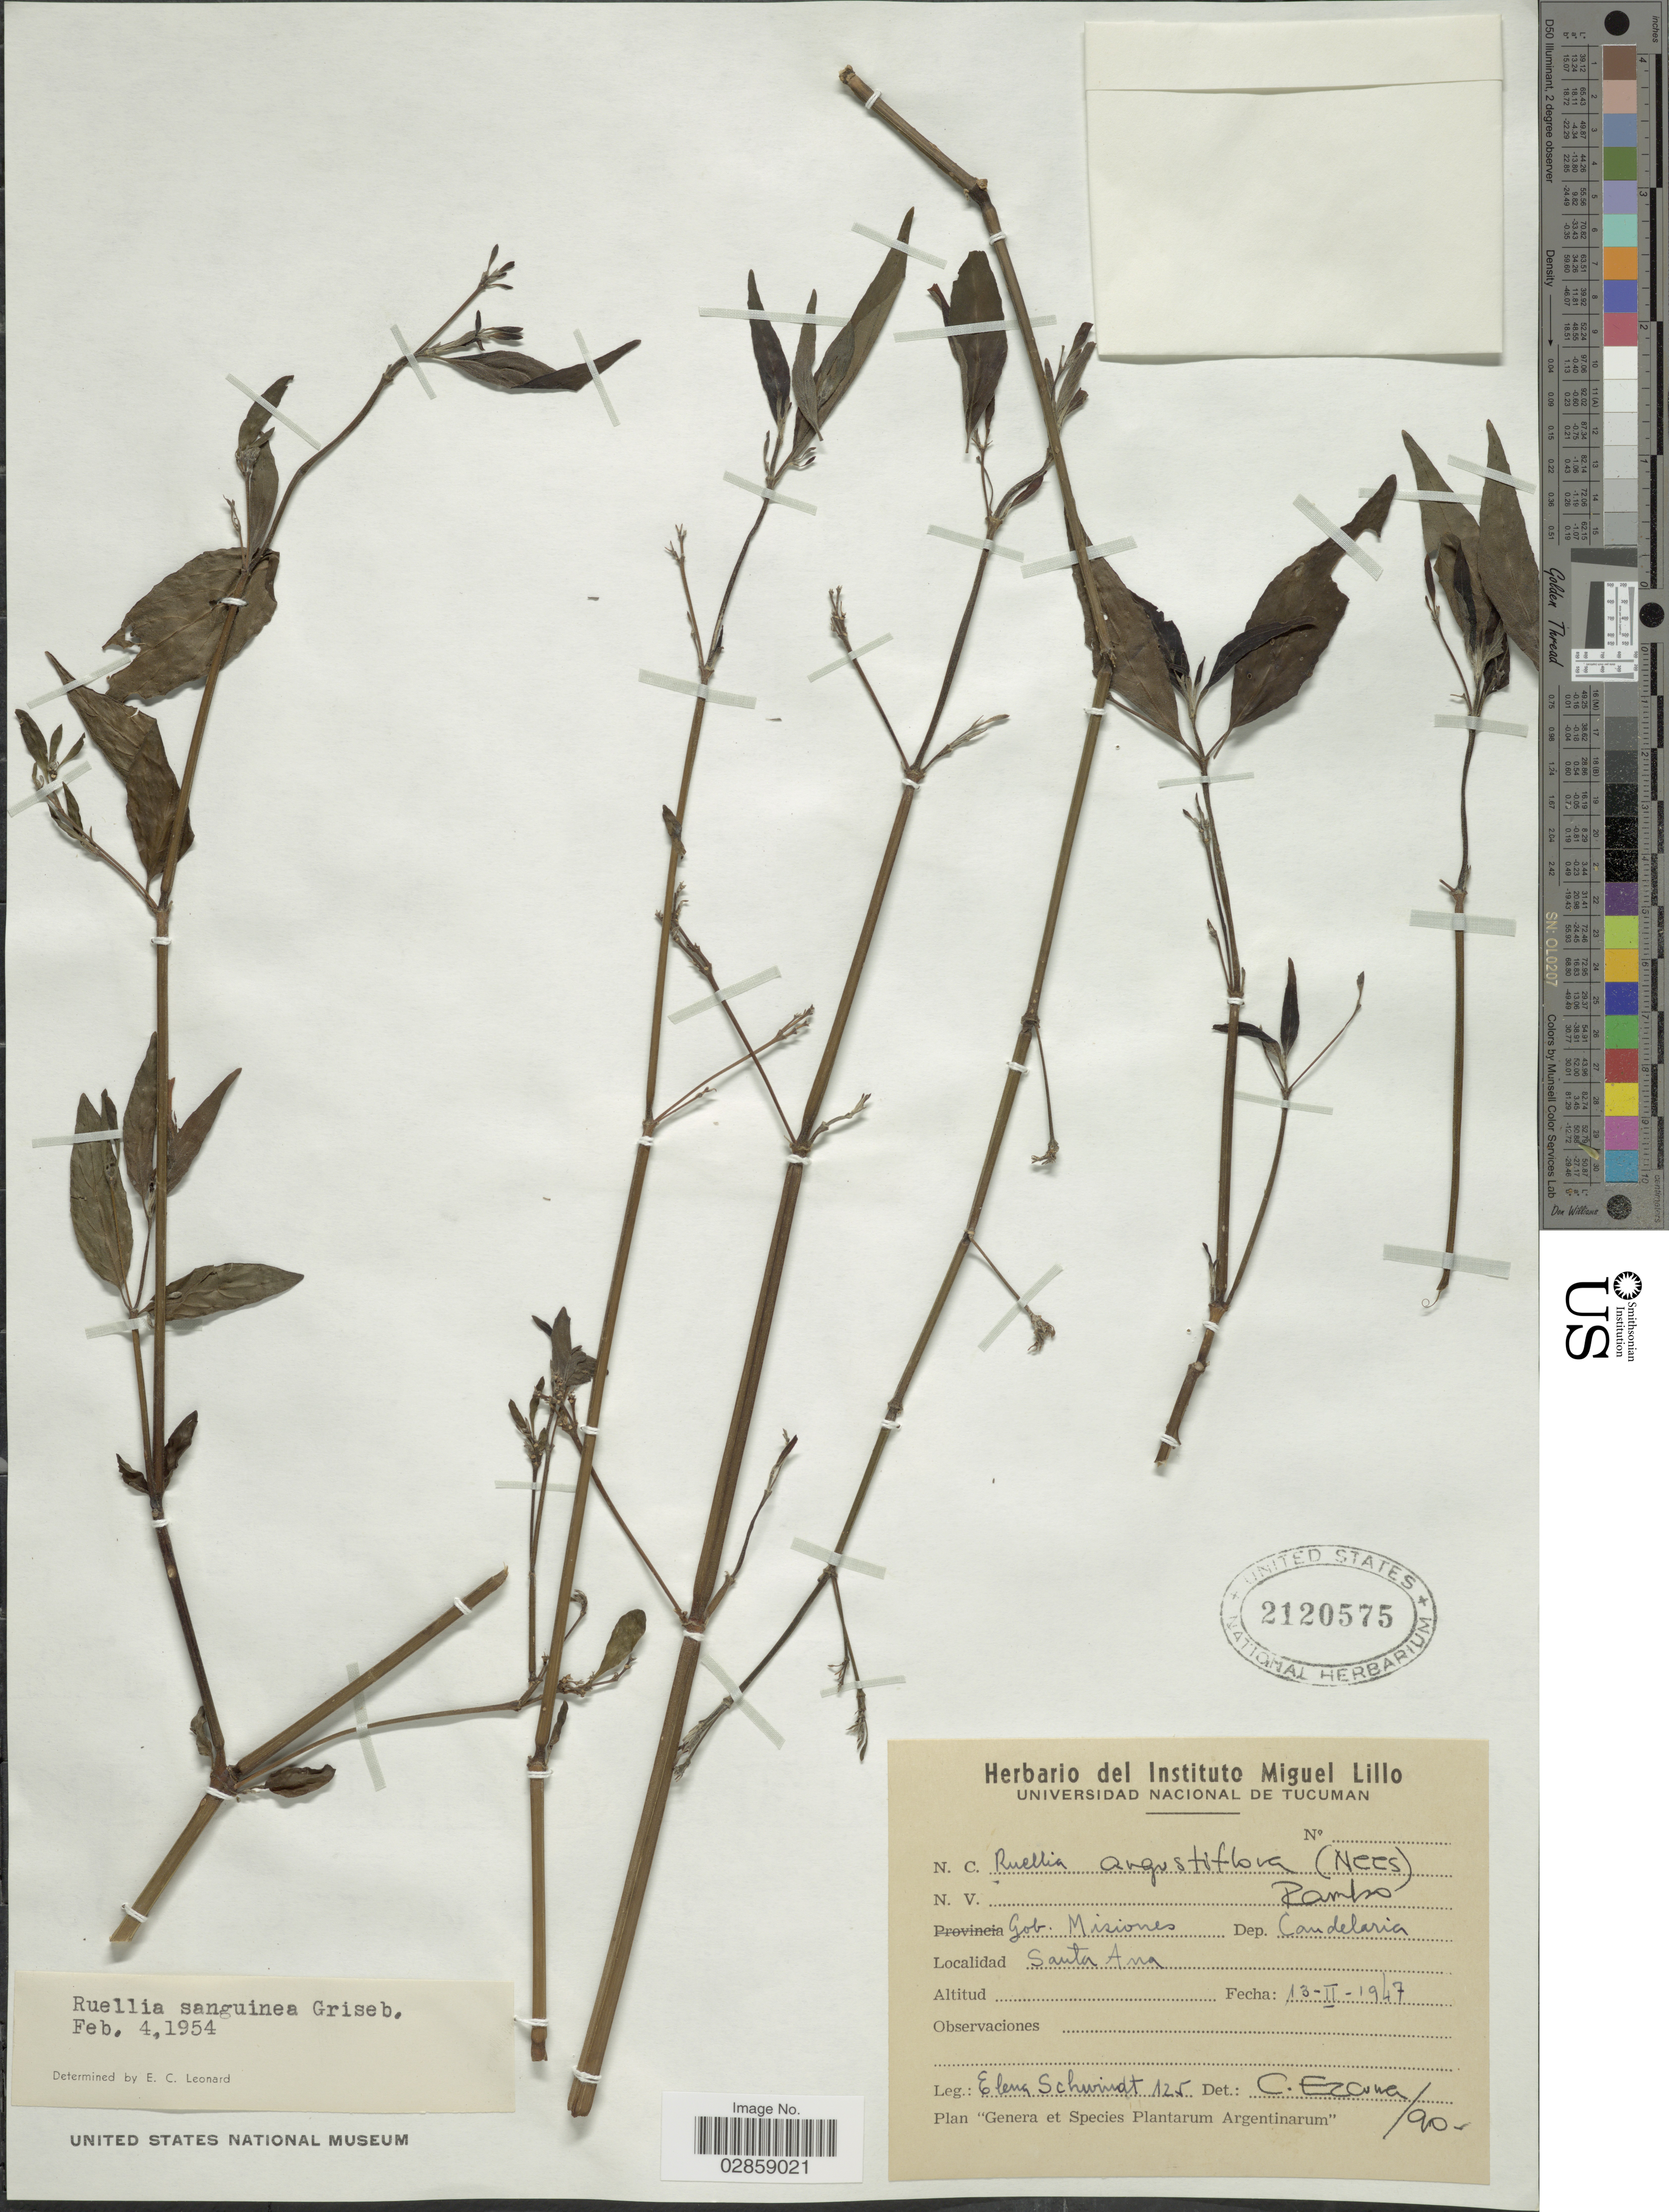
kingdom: Plantae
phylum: Tracheophyta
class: Magnoliopsida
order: Lamiales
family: Acanthaceae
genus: Ruellia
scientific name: Ruellia angustiflora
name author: (Nees) Lindau ex Rambo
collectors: E. Schwindt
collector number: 125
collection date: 1947-02-13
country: Argentina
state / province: Misiones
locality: Gob. Misiones. Dep. Candelaria. Santa Ana.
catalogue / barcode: US 2120575